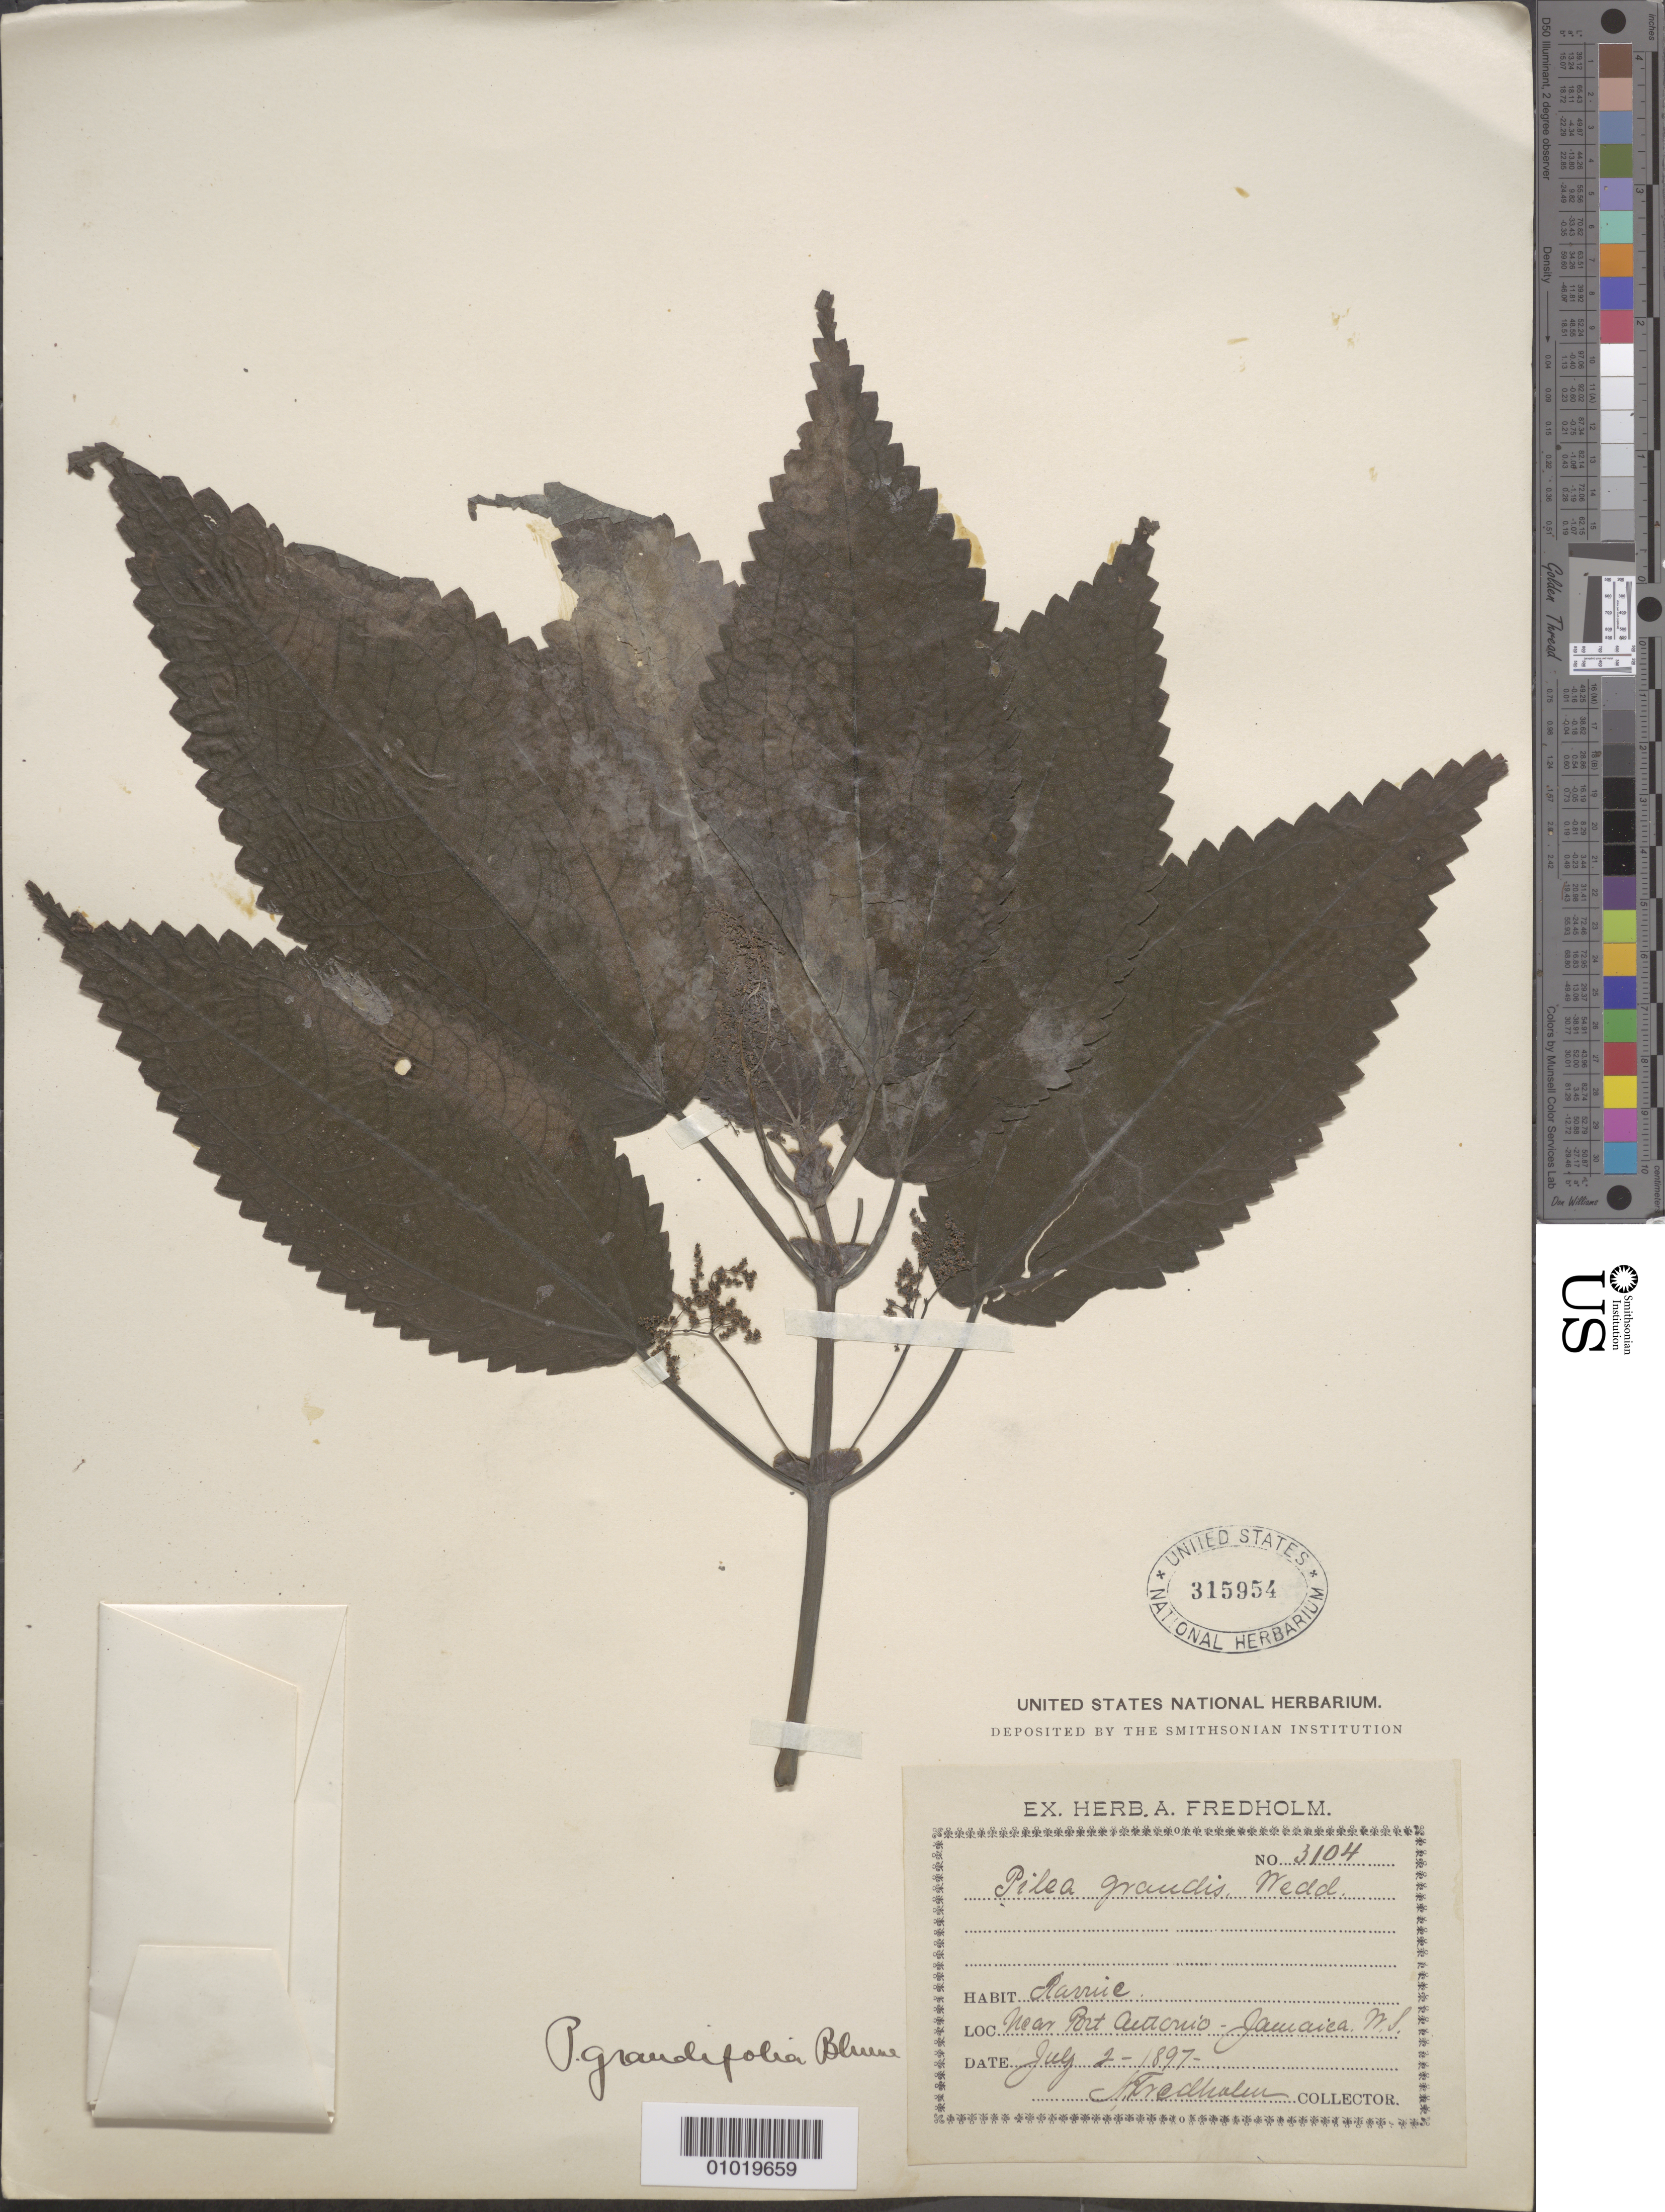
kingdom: Plantae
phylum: Tracheophyta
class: Magnoliopsida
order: Rosales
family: Urticaceae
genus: Pilea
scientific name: Pilea grandifolia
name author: (L.) Blume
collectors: A. Fredholm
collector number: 3104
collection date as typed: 02 Jul 1897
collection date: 1897-07-02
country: Jamaica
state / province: Portland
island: Jamaica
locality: Ravine, near Port Antonio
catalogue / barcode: US 315954